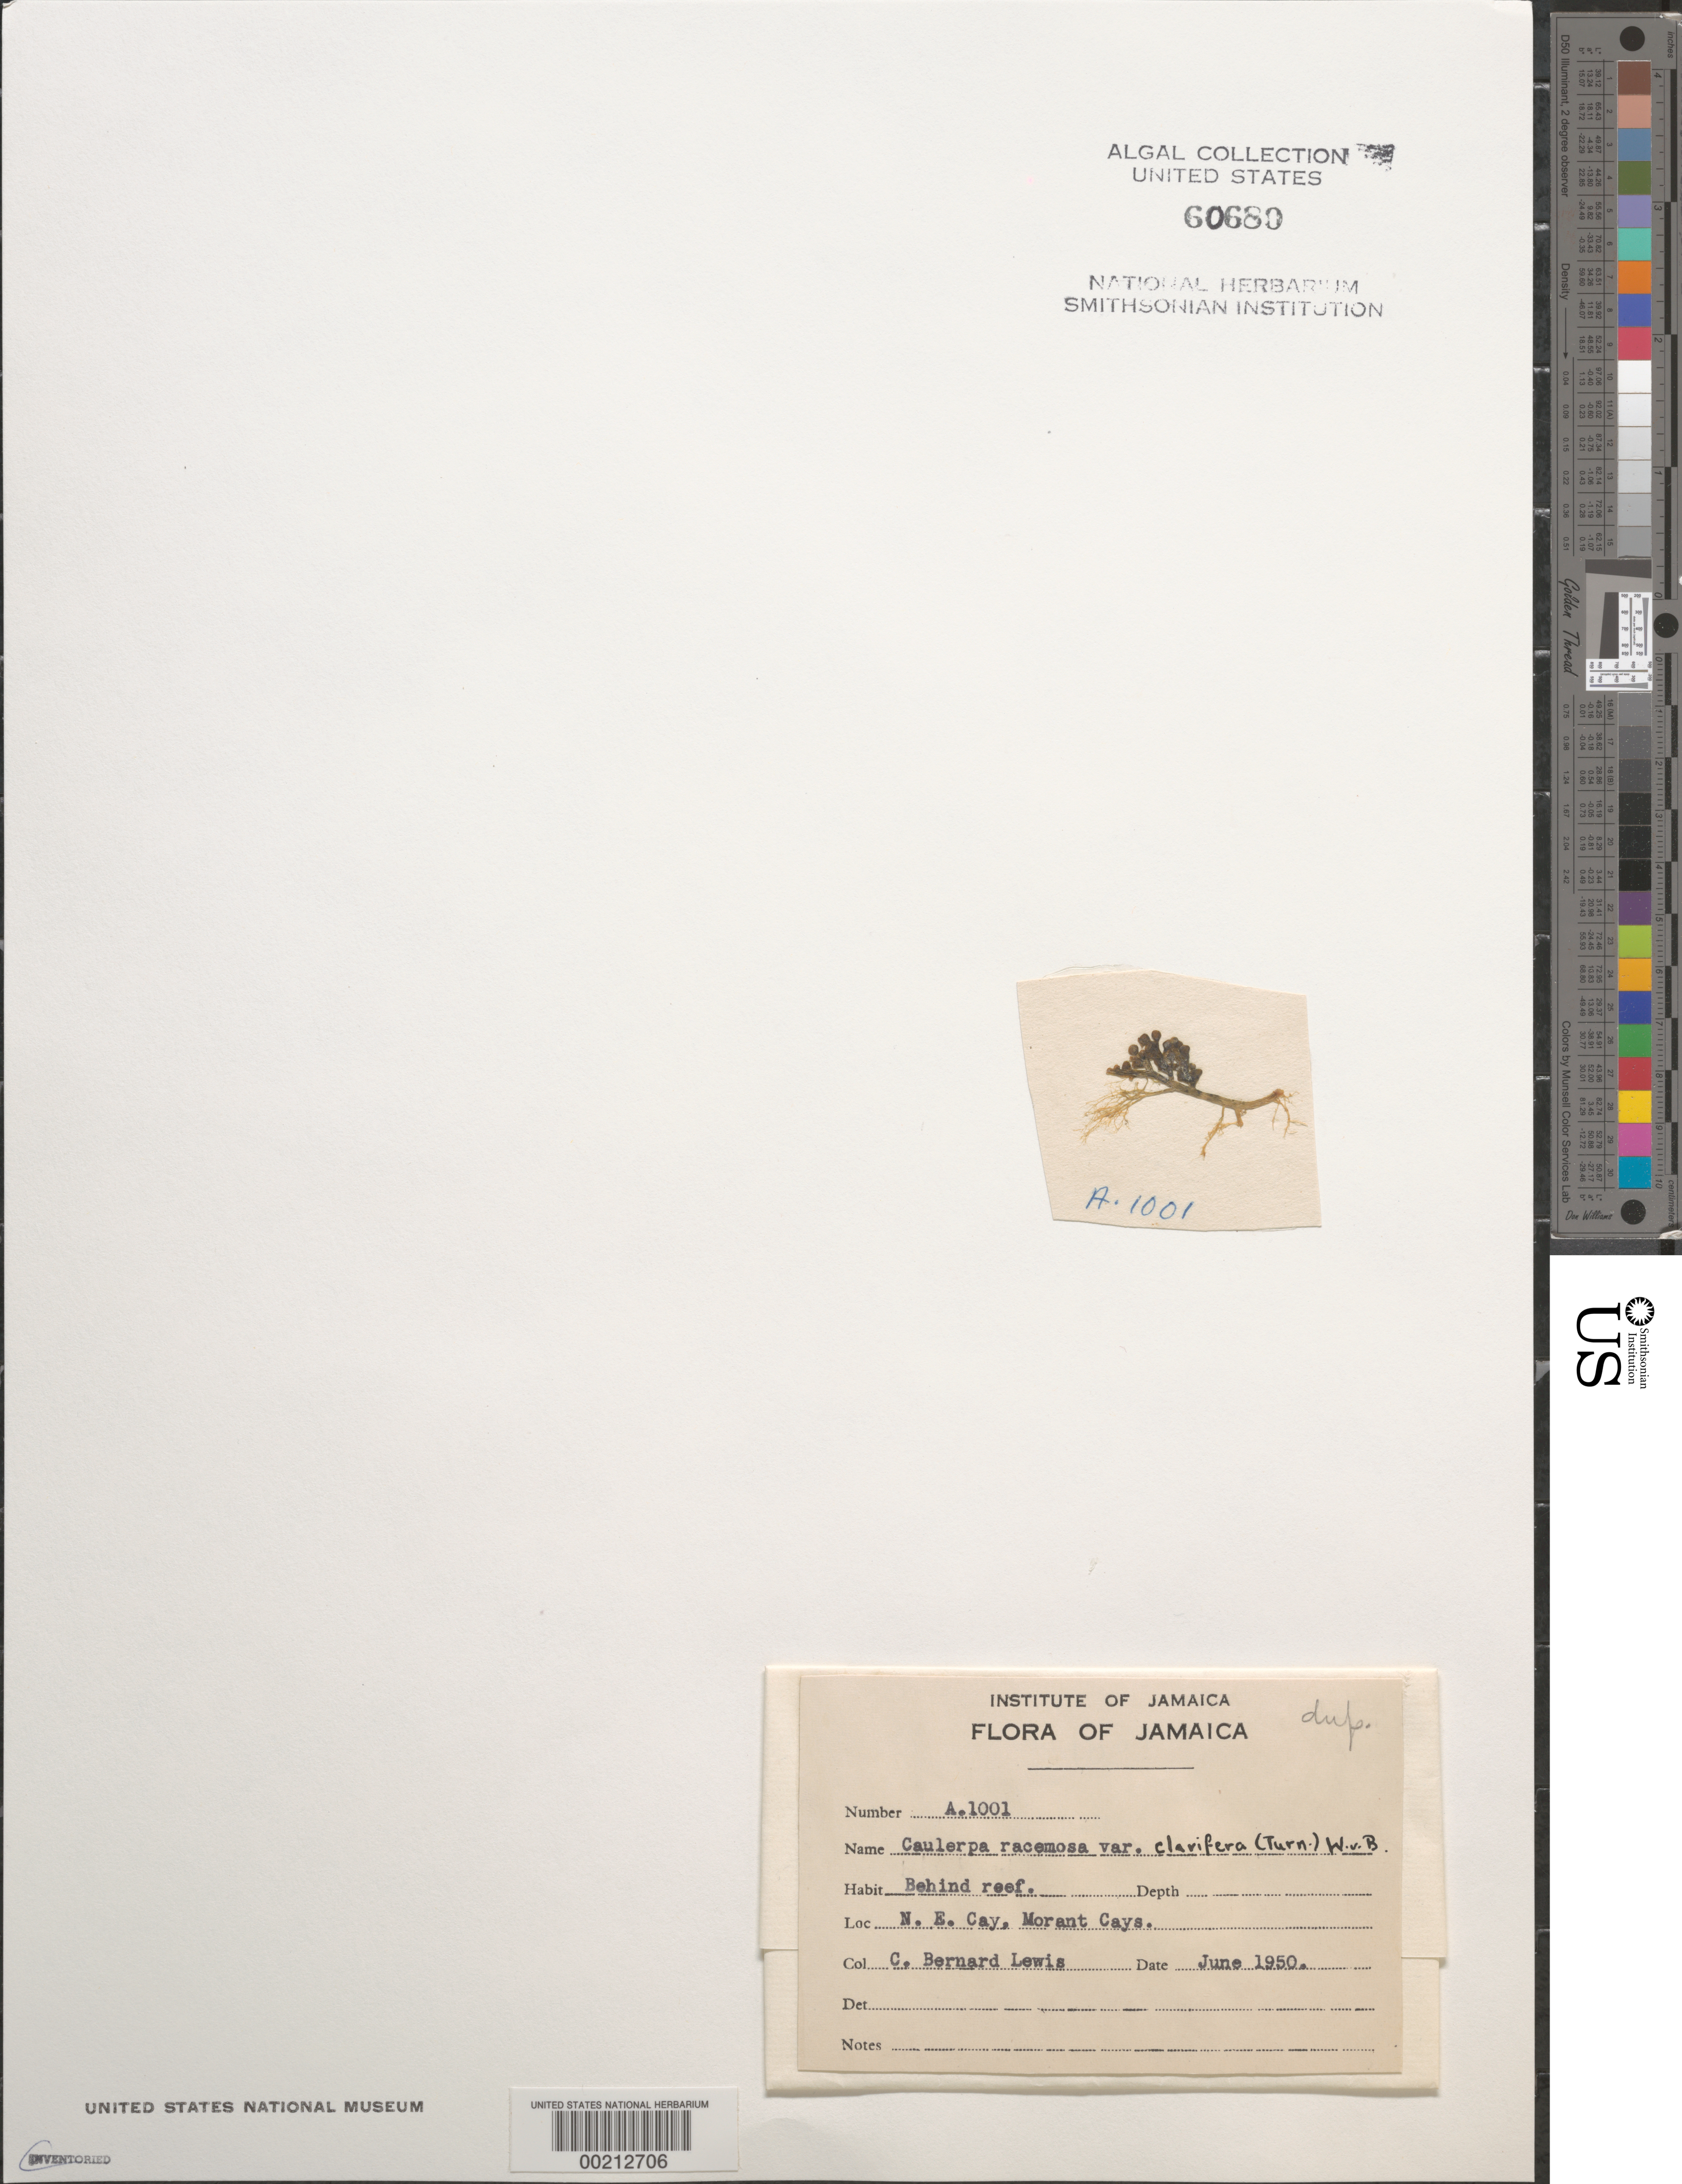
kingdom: Plantae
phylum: Chlorophyta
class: Ulvophyceae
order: Bryopsidales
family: Caulerpaceae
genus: Caulerpa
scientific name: Caulerpa racemosa var. clavifera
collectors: C. B. Lewis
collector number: A.1001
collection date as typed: June 1950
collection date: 1950-06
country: Jamaica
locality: Morant Cays, NE cay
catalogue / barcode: US 60680